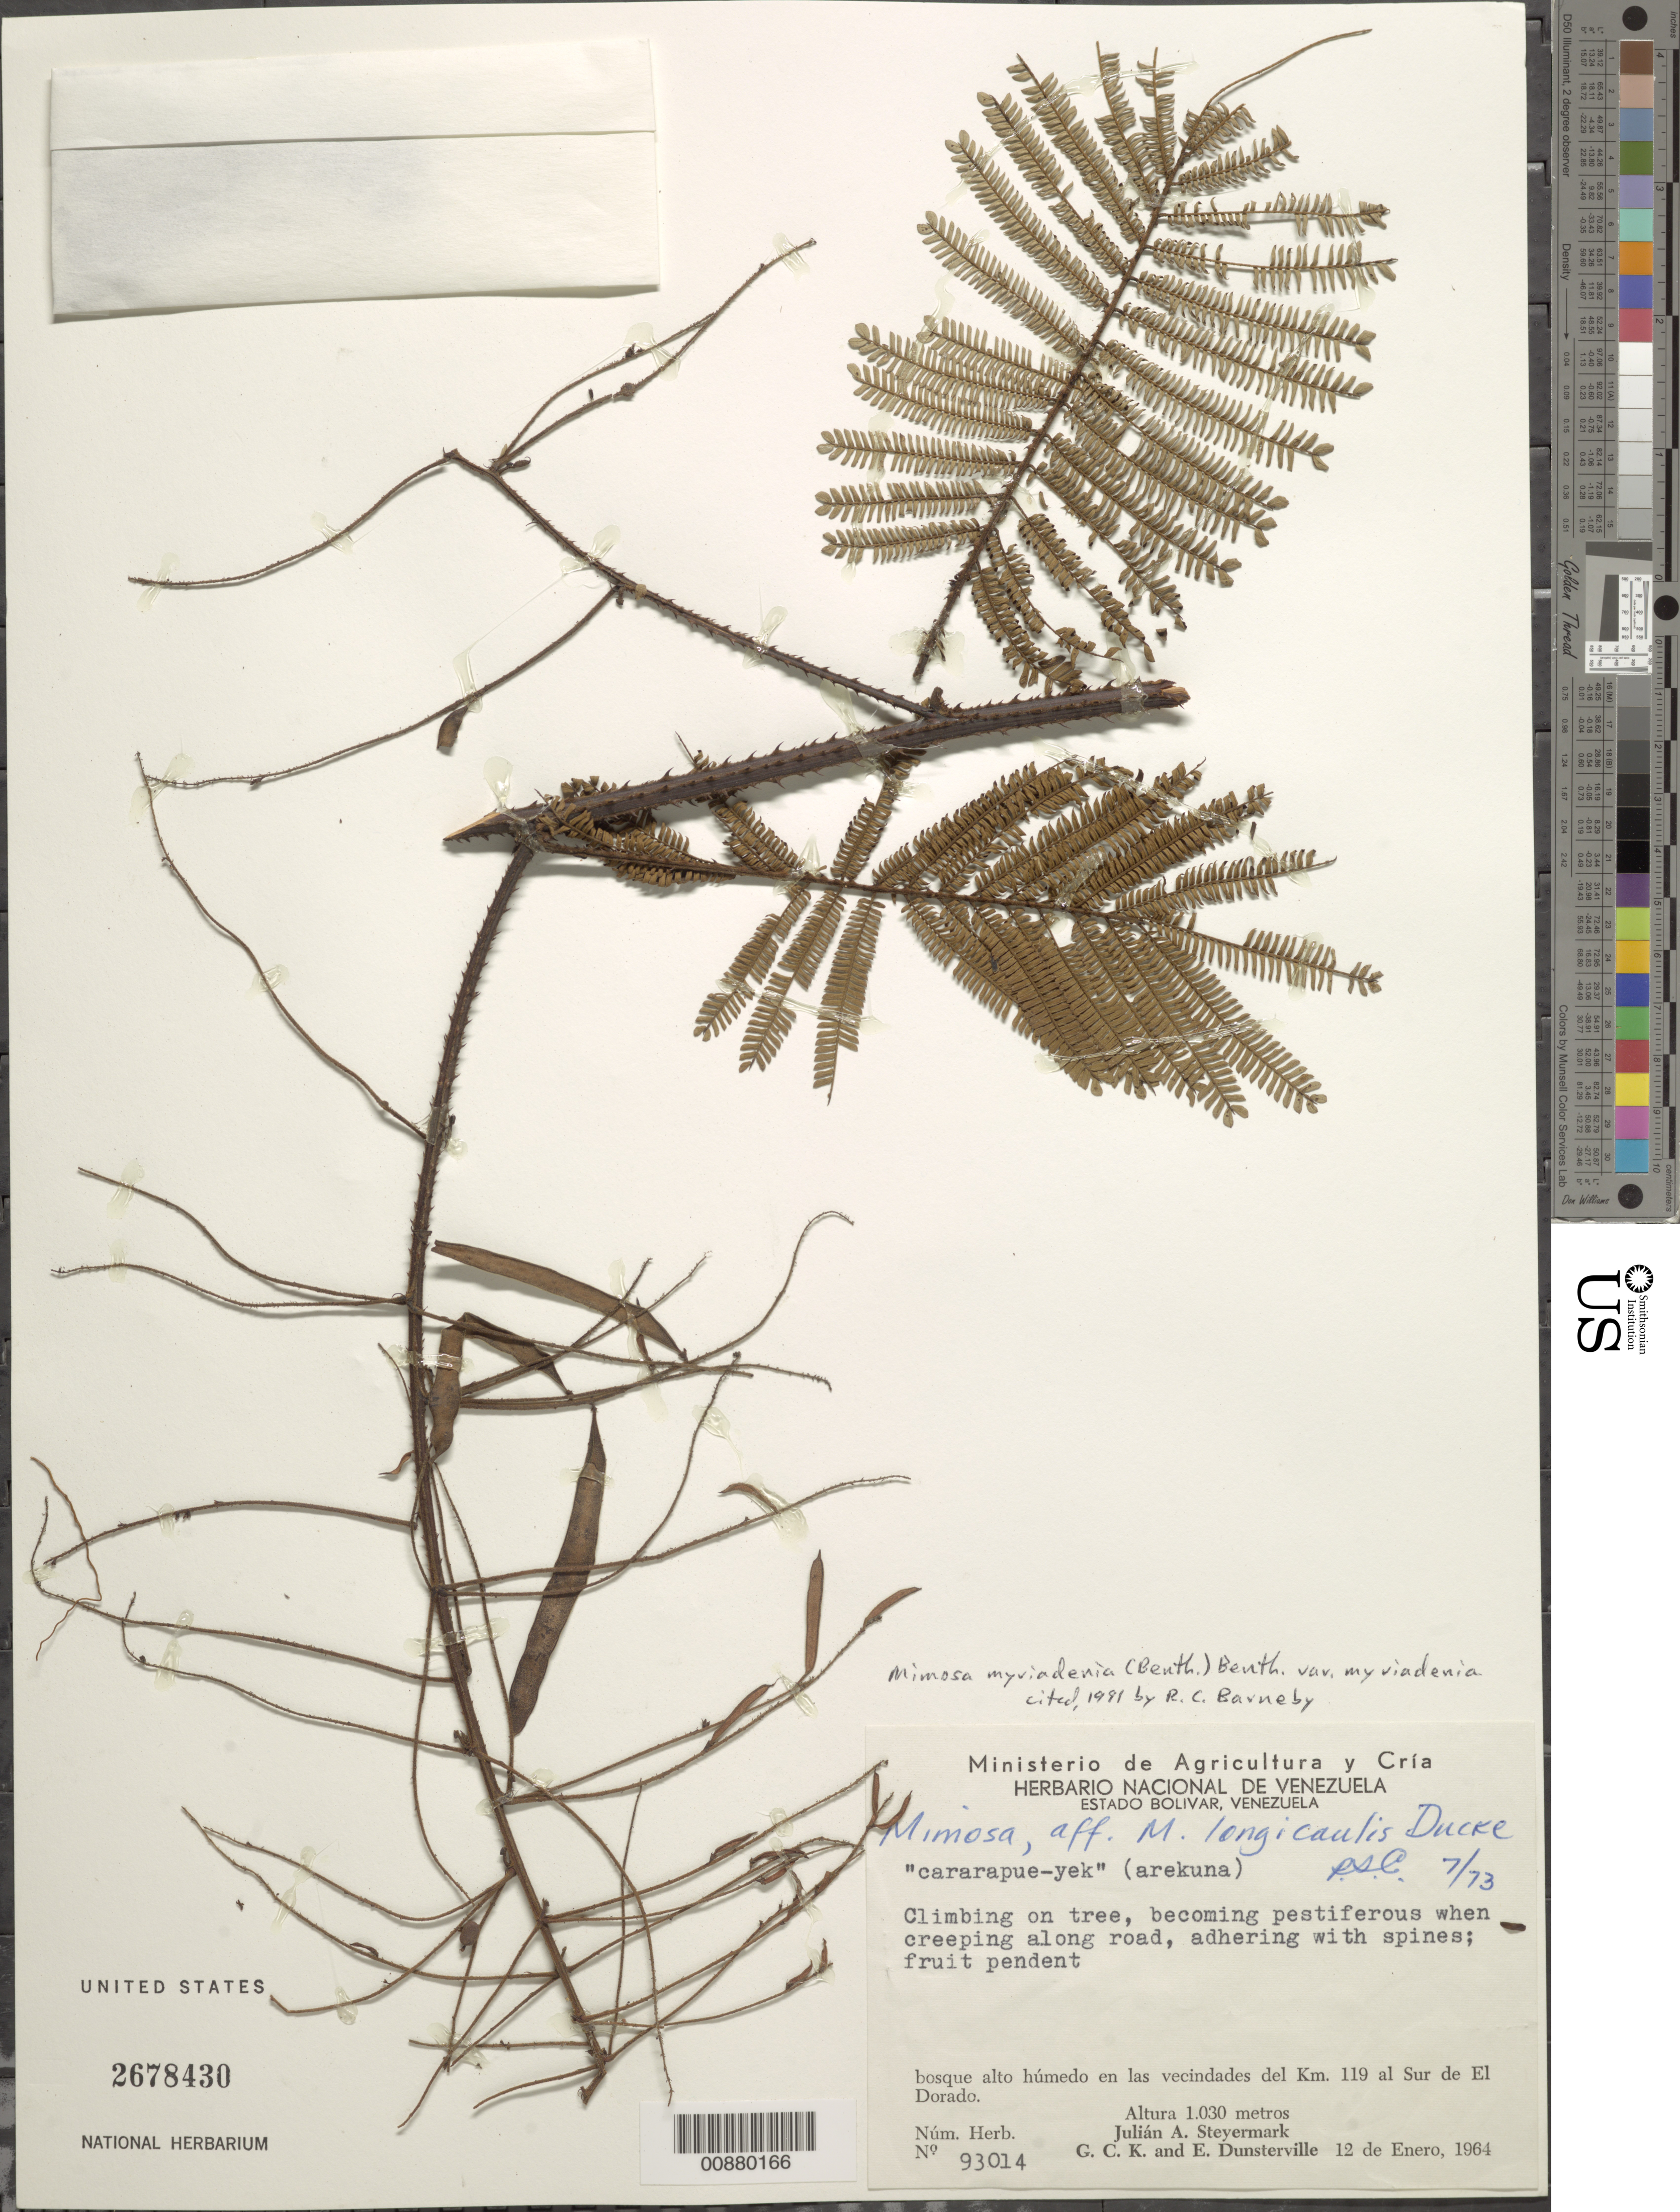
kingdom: Plantae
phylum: Tracheophyta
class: Magnoliopsida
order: Fabales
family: Fabaceae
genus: Mimosa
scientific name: Mimosa myriadenia var. myriadenia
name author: (Benth.) Benth.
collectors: J. Steyermark, G. C. K. Dunsterville & E. Dunsterville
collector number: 93014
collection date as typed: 12-Jan-64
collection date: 1964-01-12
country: Venezuela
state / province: Bolívar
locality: El Dorado, S of; km 119 vic.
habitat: Bosque alto húmedo; climbing in tree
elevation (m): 1030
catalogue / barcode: US 2678430